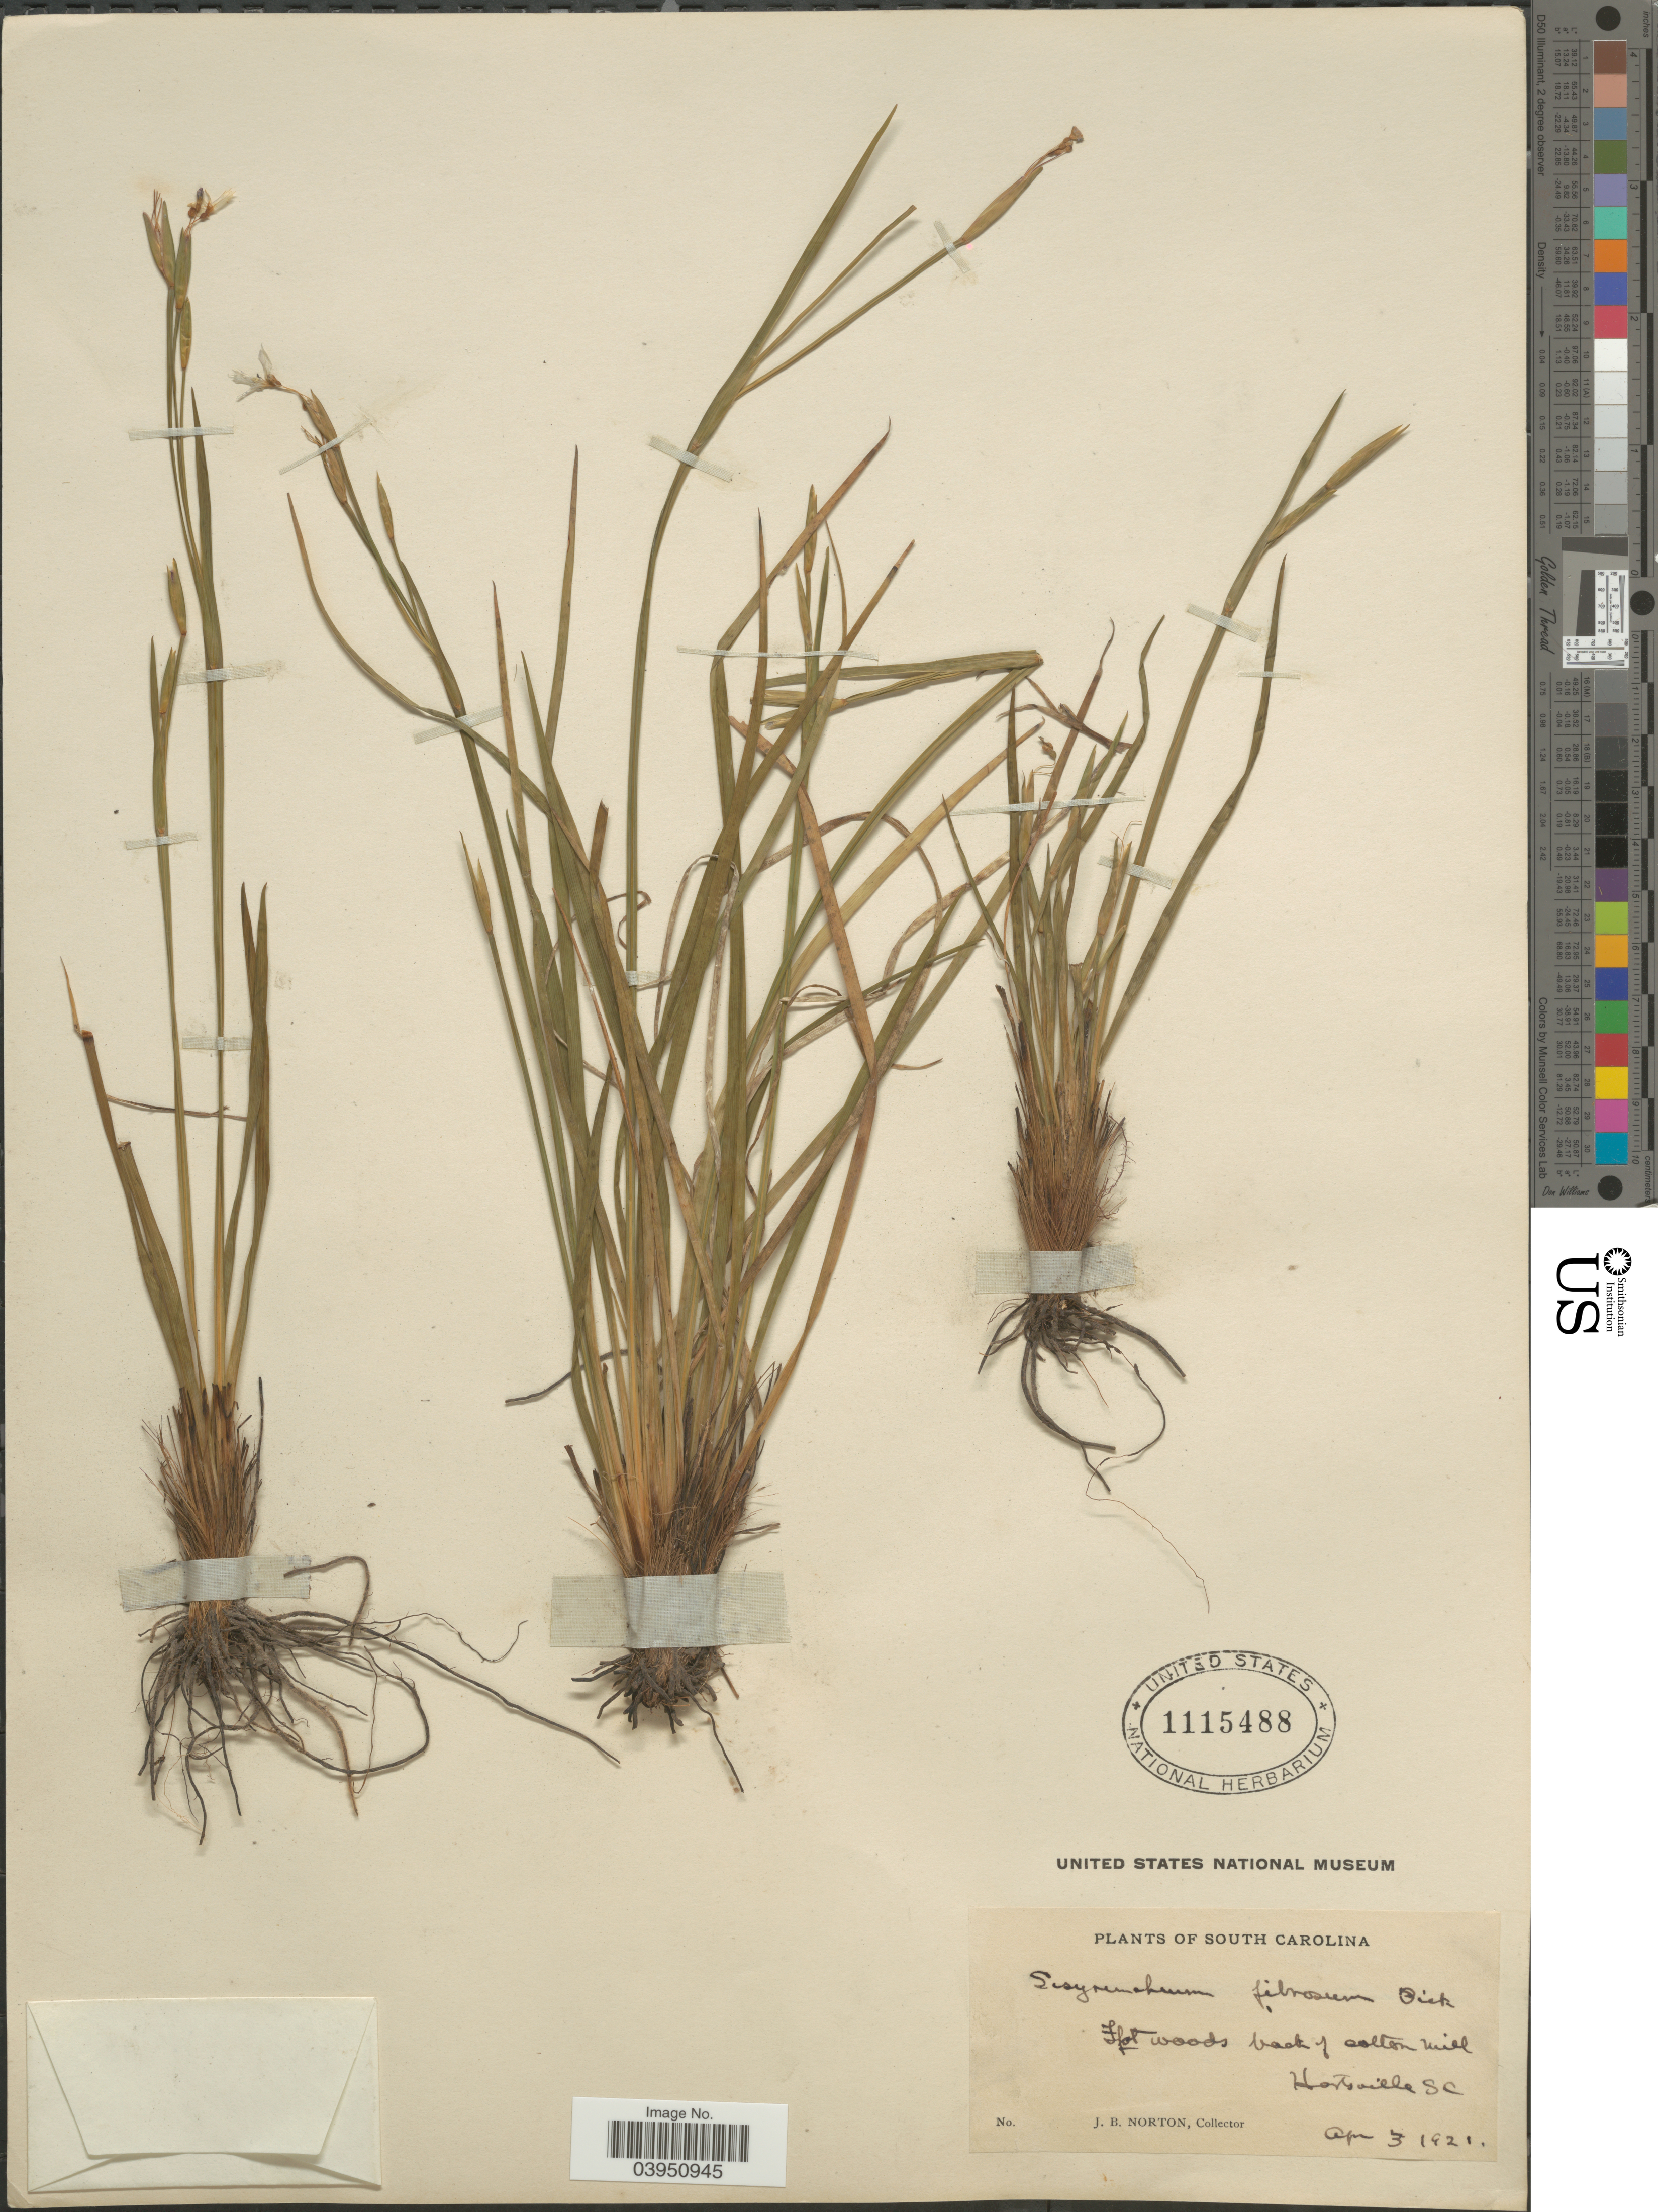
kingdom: Plantae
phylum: Tracheophyta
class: Liliopsida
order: Asparagales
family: Iridaceae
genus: Sisyrinchium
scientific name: Sisyrinchium fibrosum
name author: E.P. Bicknell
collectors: J. B. Norton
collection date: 1921-04-03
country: United States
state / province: South Carolina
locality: Hartsville.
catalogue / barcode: US 1115488